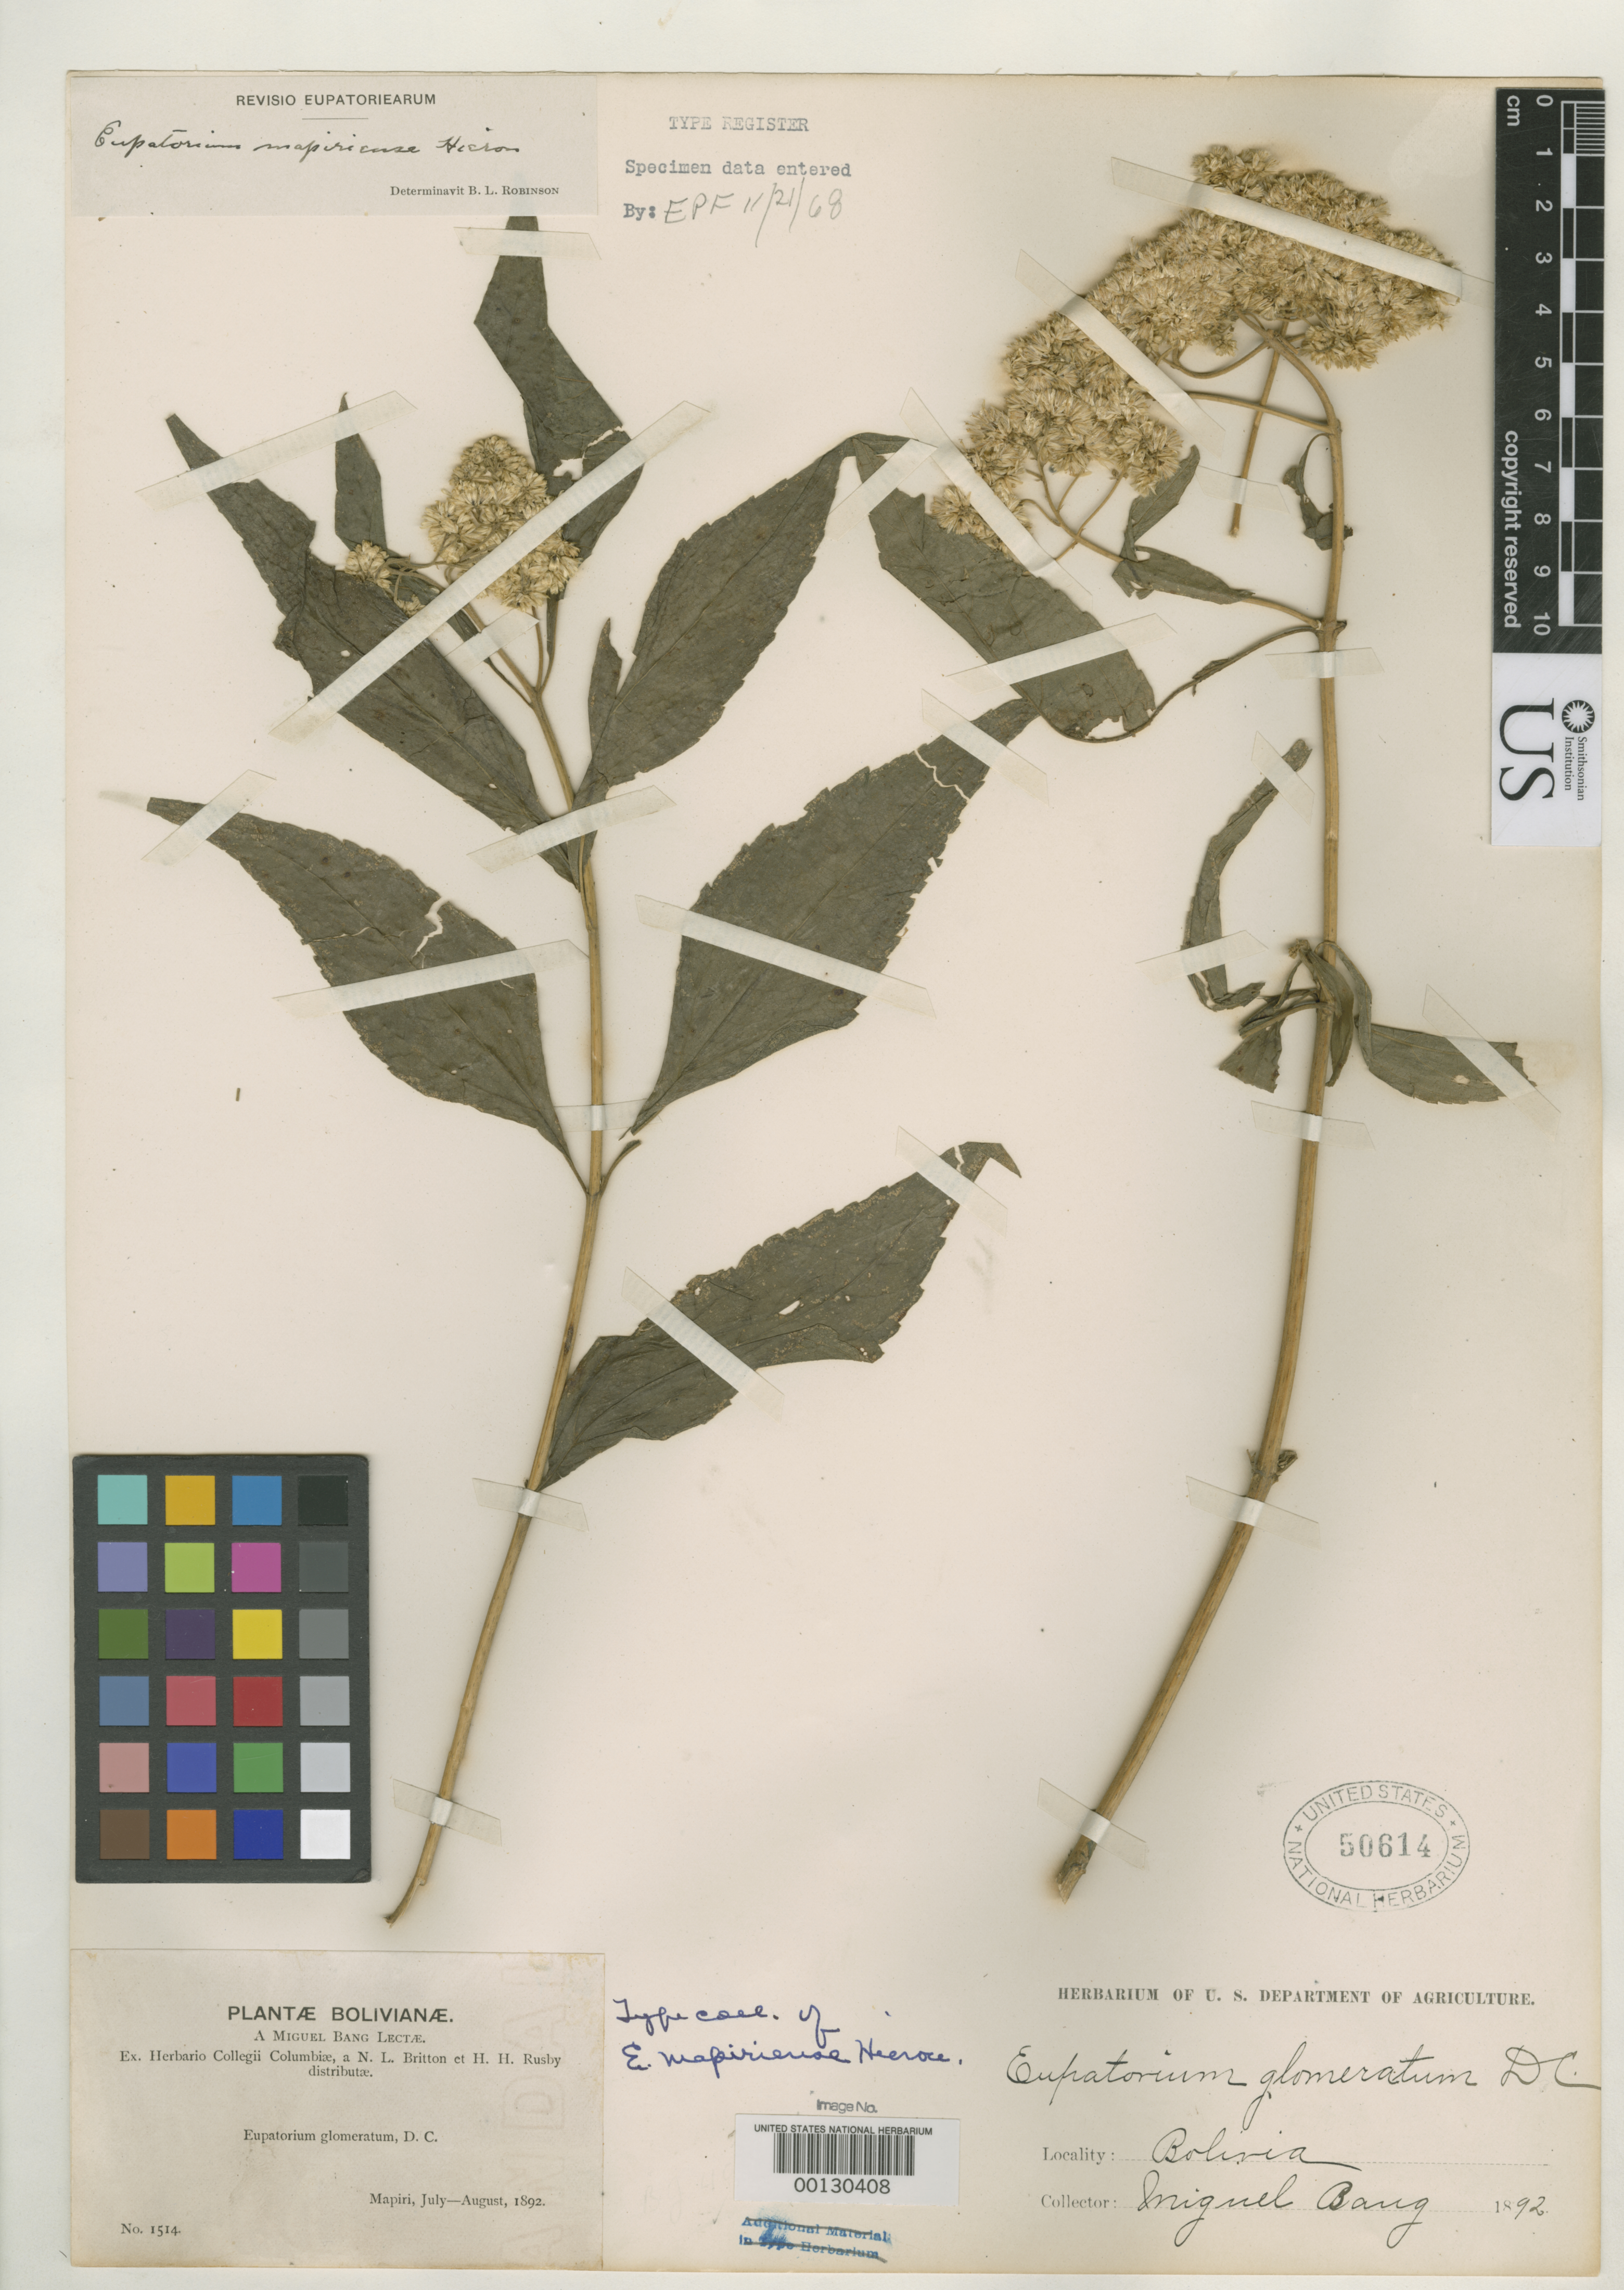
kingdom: Plantae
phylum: Tracheophyta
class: Magnoliopsida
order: Asterales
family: Asteraceae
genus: Eupatorium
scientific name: Eupatorium mapiriense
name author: Hieron.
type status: Isotype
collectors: M. Bang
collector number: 1514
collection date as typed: July-August, 1892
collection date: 1892-07/1892-08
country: Bolivia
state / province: La Paz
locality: Mapiri.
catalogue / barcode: US 50614